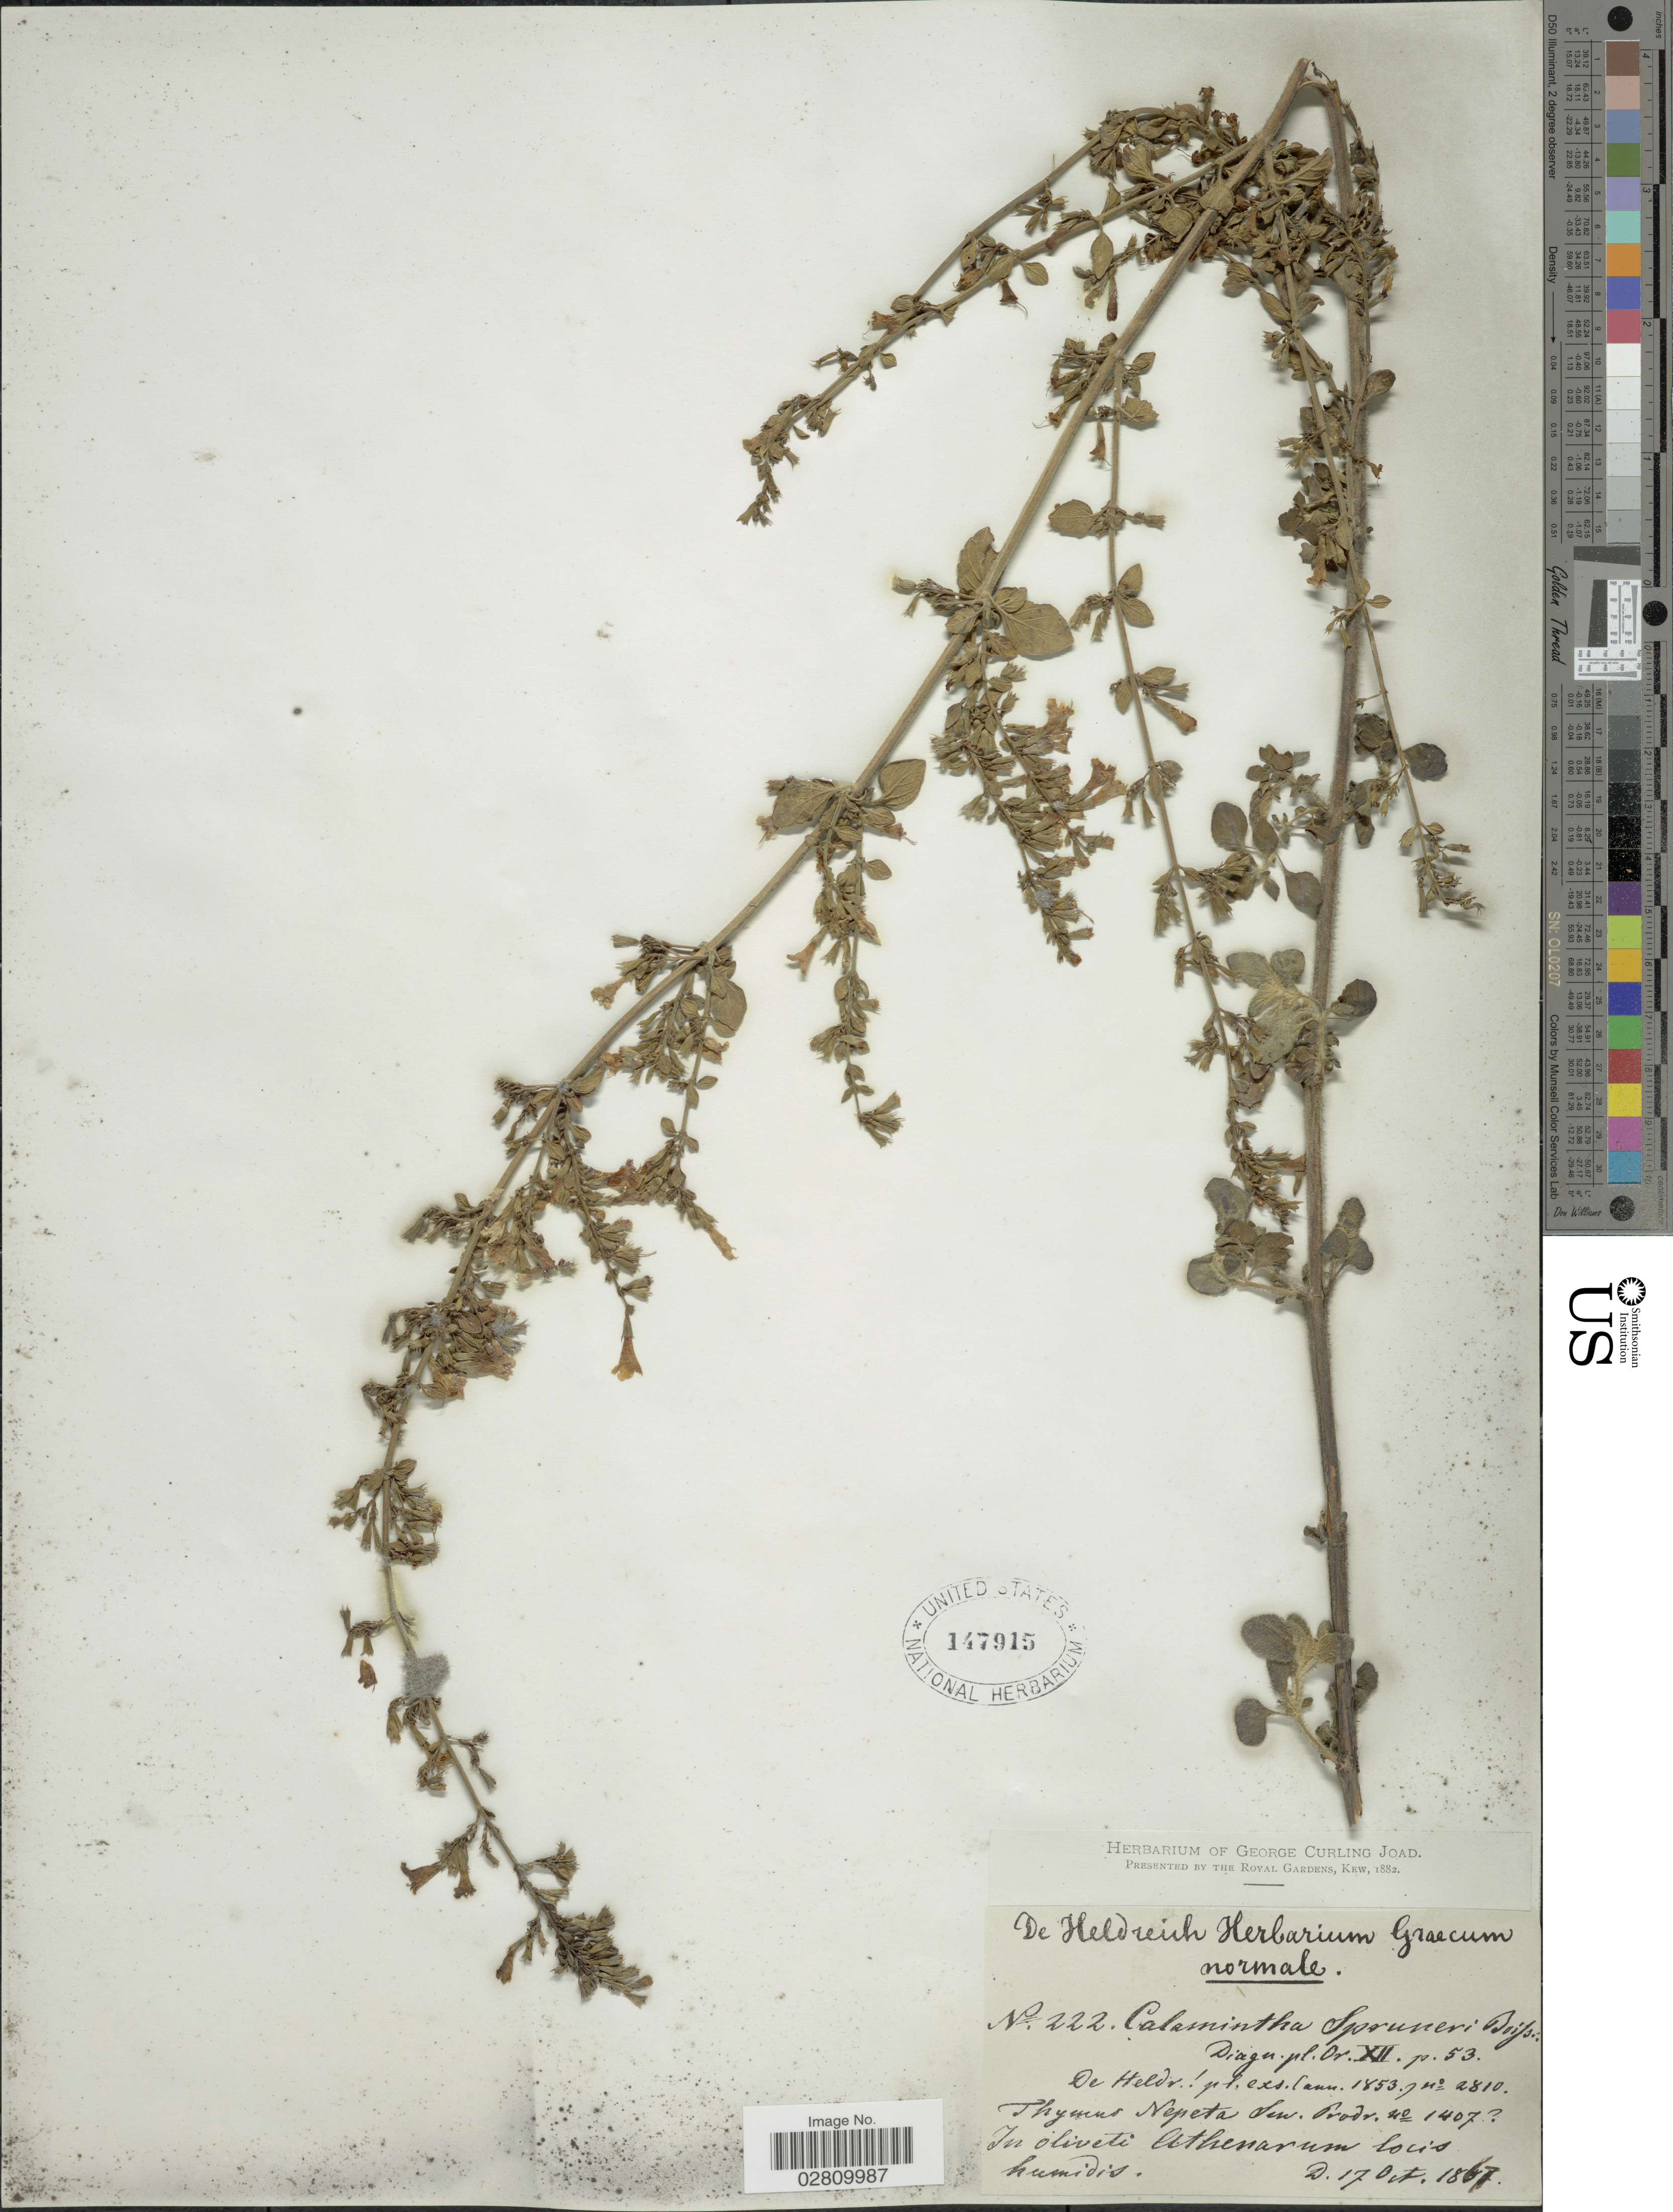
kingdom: Plantae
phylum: Tracheophyta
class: Magnoliopsida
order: Lamiales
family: Lamiaceae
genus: Calamintha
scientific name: Calamintha spruneri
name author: Boiss.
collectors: -. De Heldreich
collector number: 222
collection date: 1867-10-17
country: Greece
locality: In oliveti Athenarum locis humidis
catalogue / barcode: US 147915